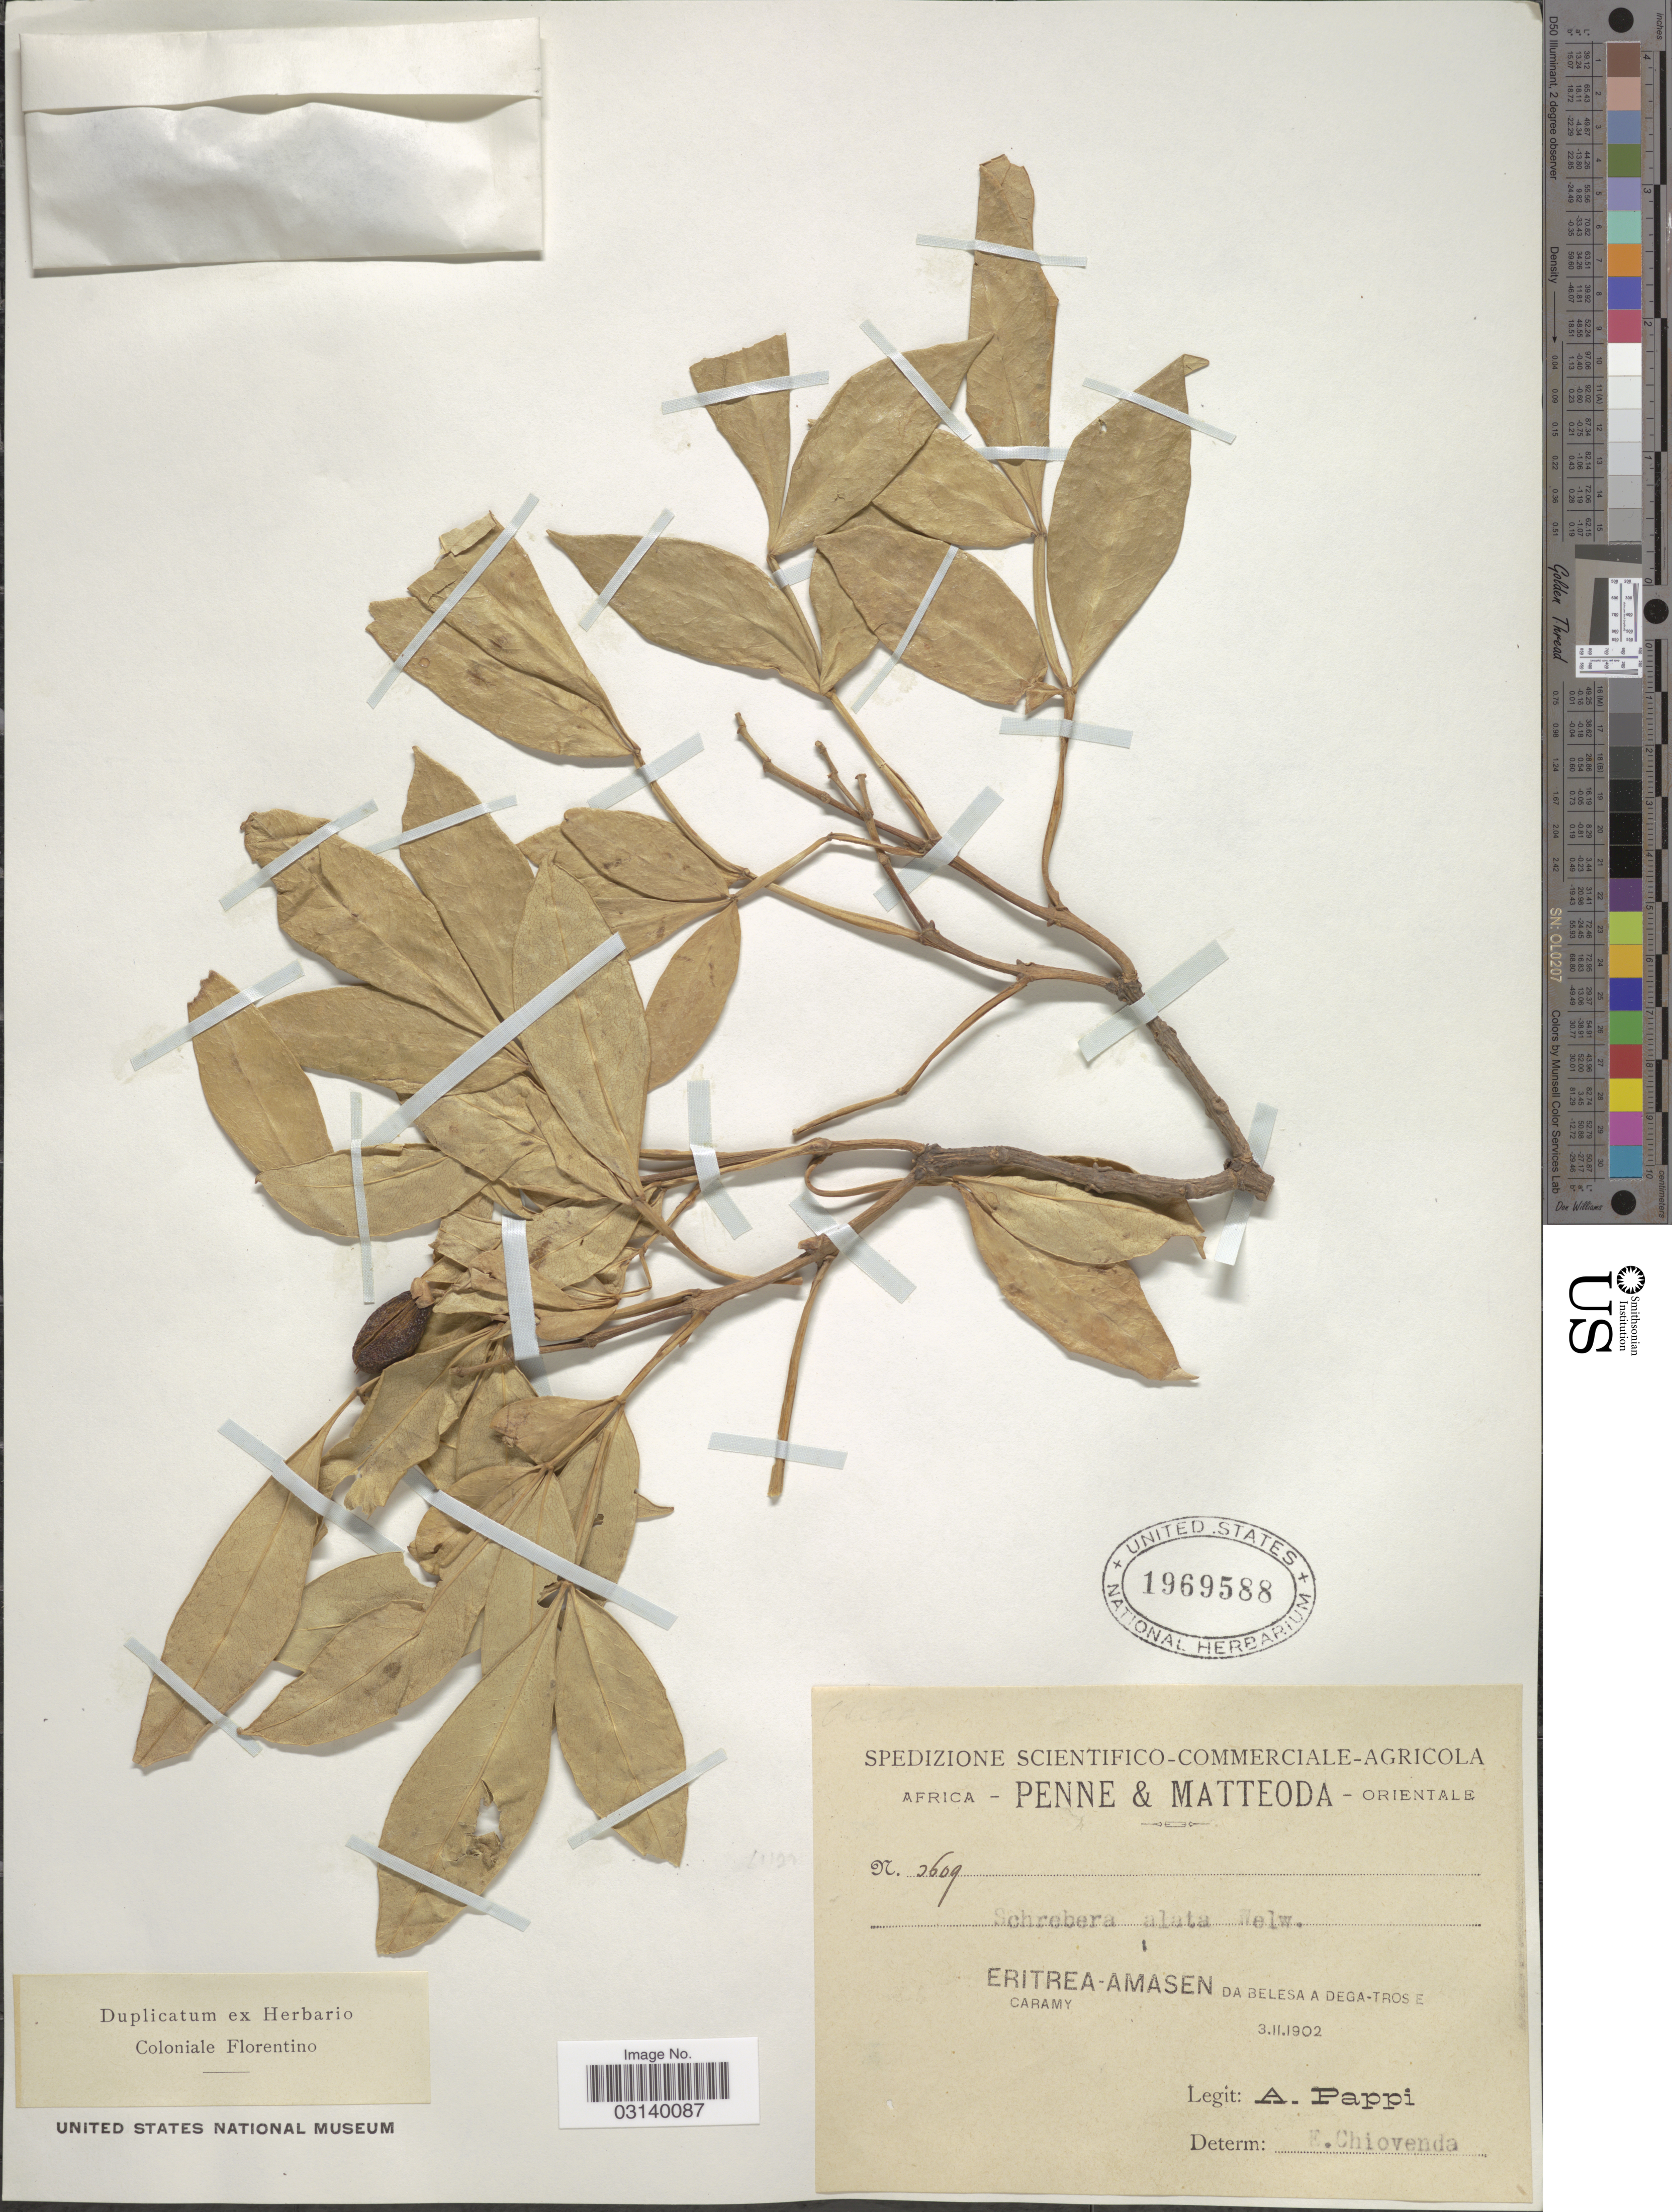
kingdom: Plantae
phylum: Tracheophyta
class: Magnoliopsida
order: Lamiales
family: Oleaceae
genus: Schrebera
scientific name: Schrebera alata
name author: (Hochst.) Welw.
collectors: A. Pappi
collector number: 3609*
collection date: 1902-02-03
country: Eritrea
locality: Eritrea-Amasen da belesa a Dega-Tros e Caramy.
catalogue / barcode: US 1969588